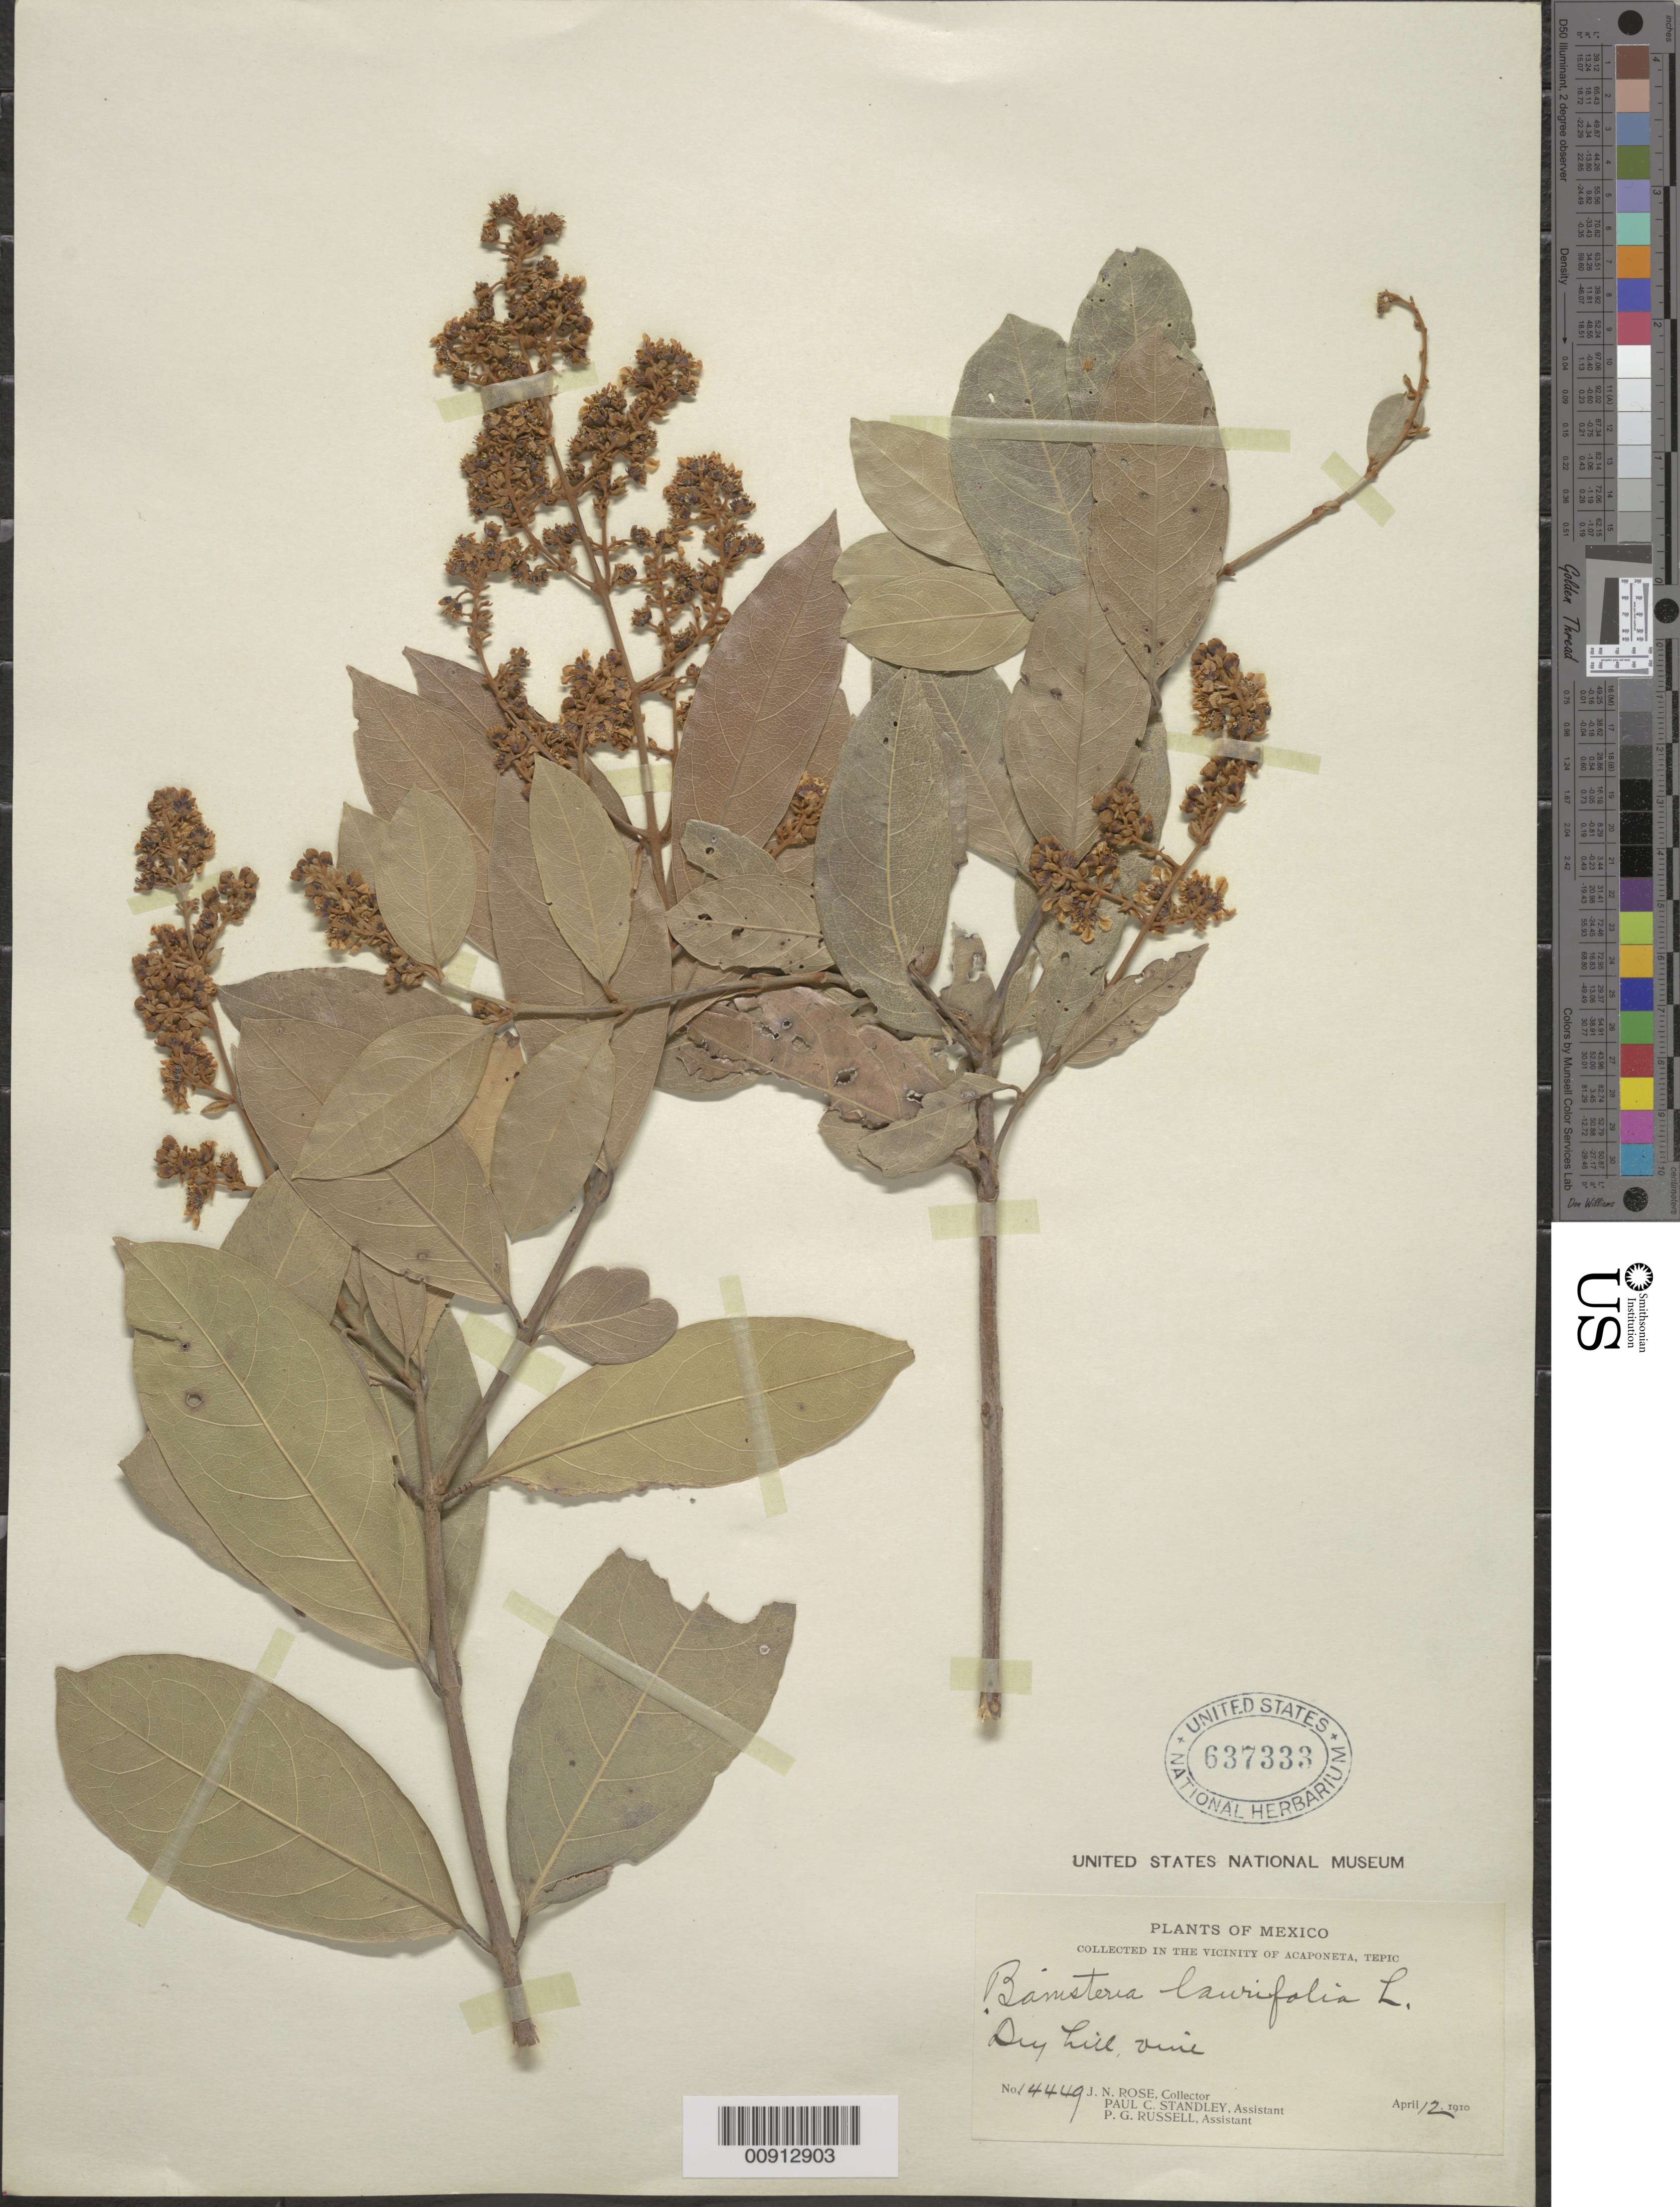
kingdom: Plantae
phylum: Tracheophyta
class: Magnoliopsida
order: Malpighiales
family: Malpighiaceae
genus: Heteropterys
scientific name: Heteropterys laurifolia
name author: (L.) A. Juss.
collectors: J. N. Rose, P. C. Standley & P. G. Russell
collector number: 14449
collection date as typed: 12 Apr 1910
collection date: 1910-04-12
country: Mexico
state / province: Nayarit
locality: Vicinity of Acaponeta, Tepic.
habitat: Dry hill.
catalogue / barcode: US 637333